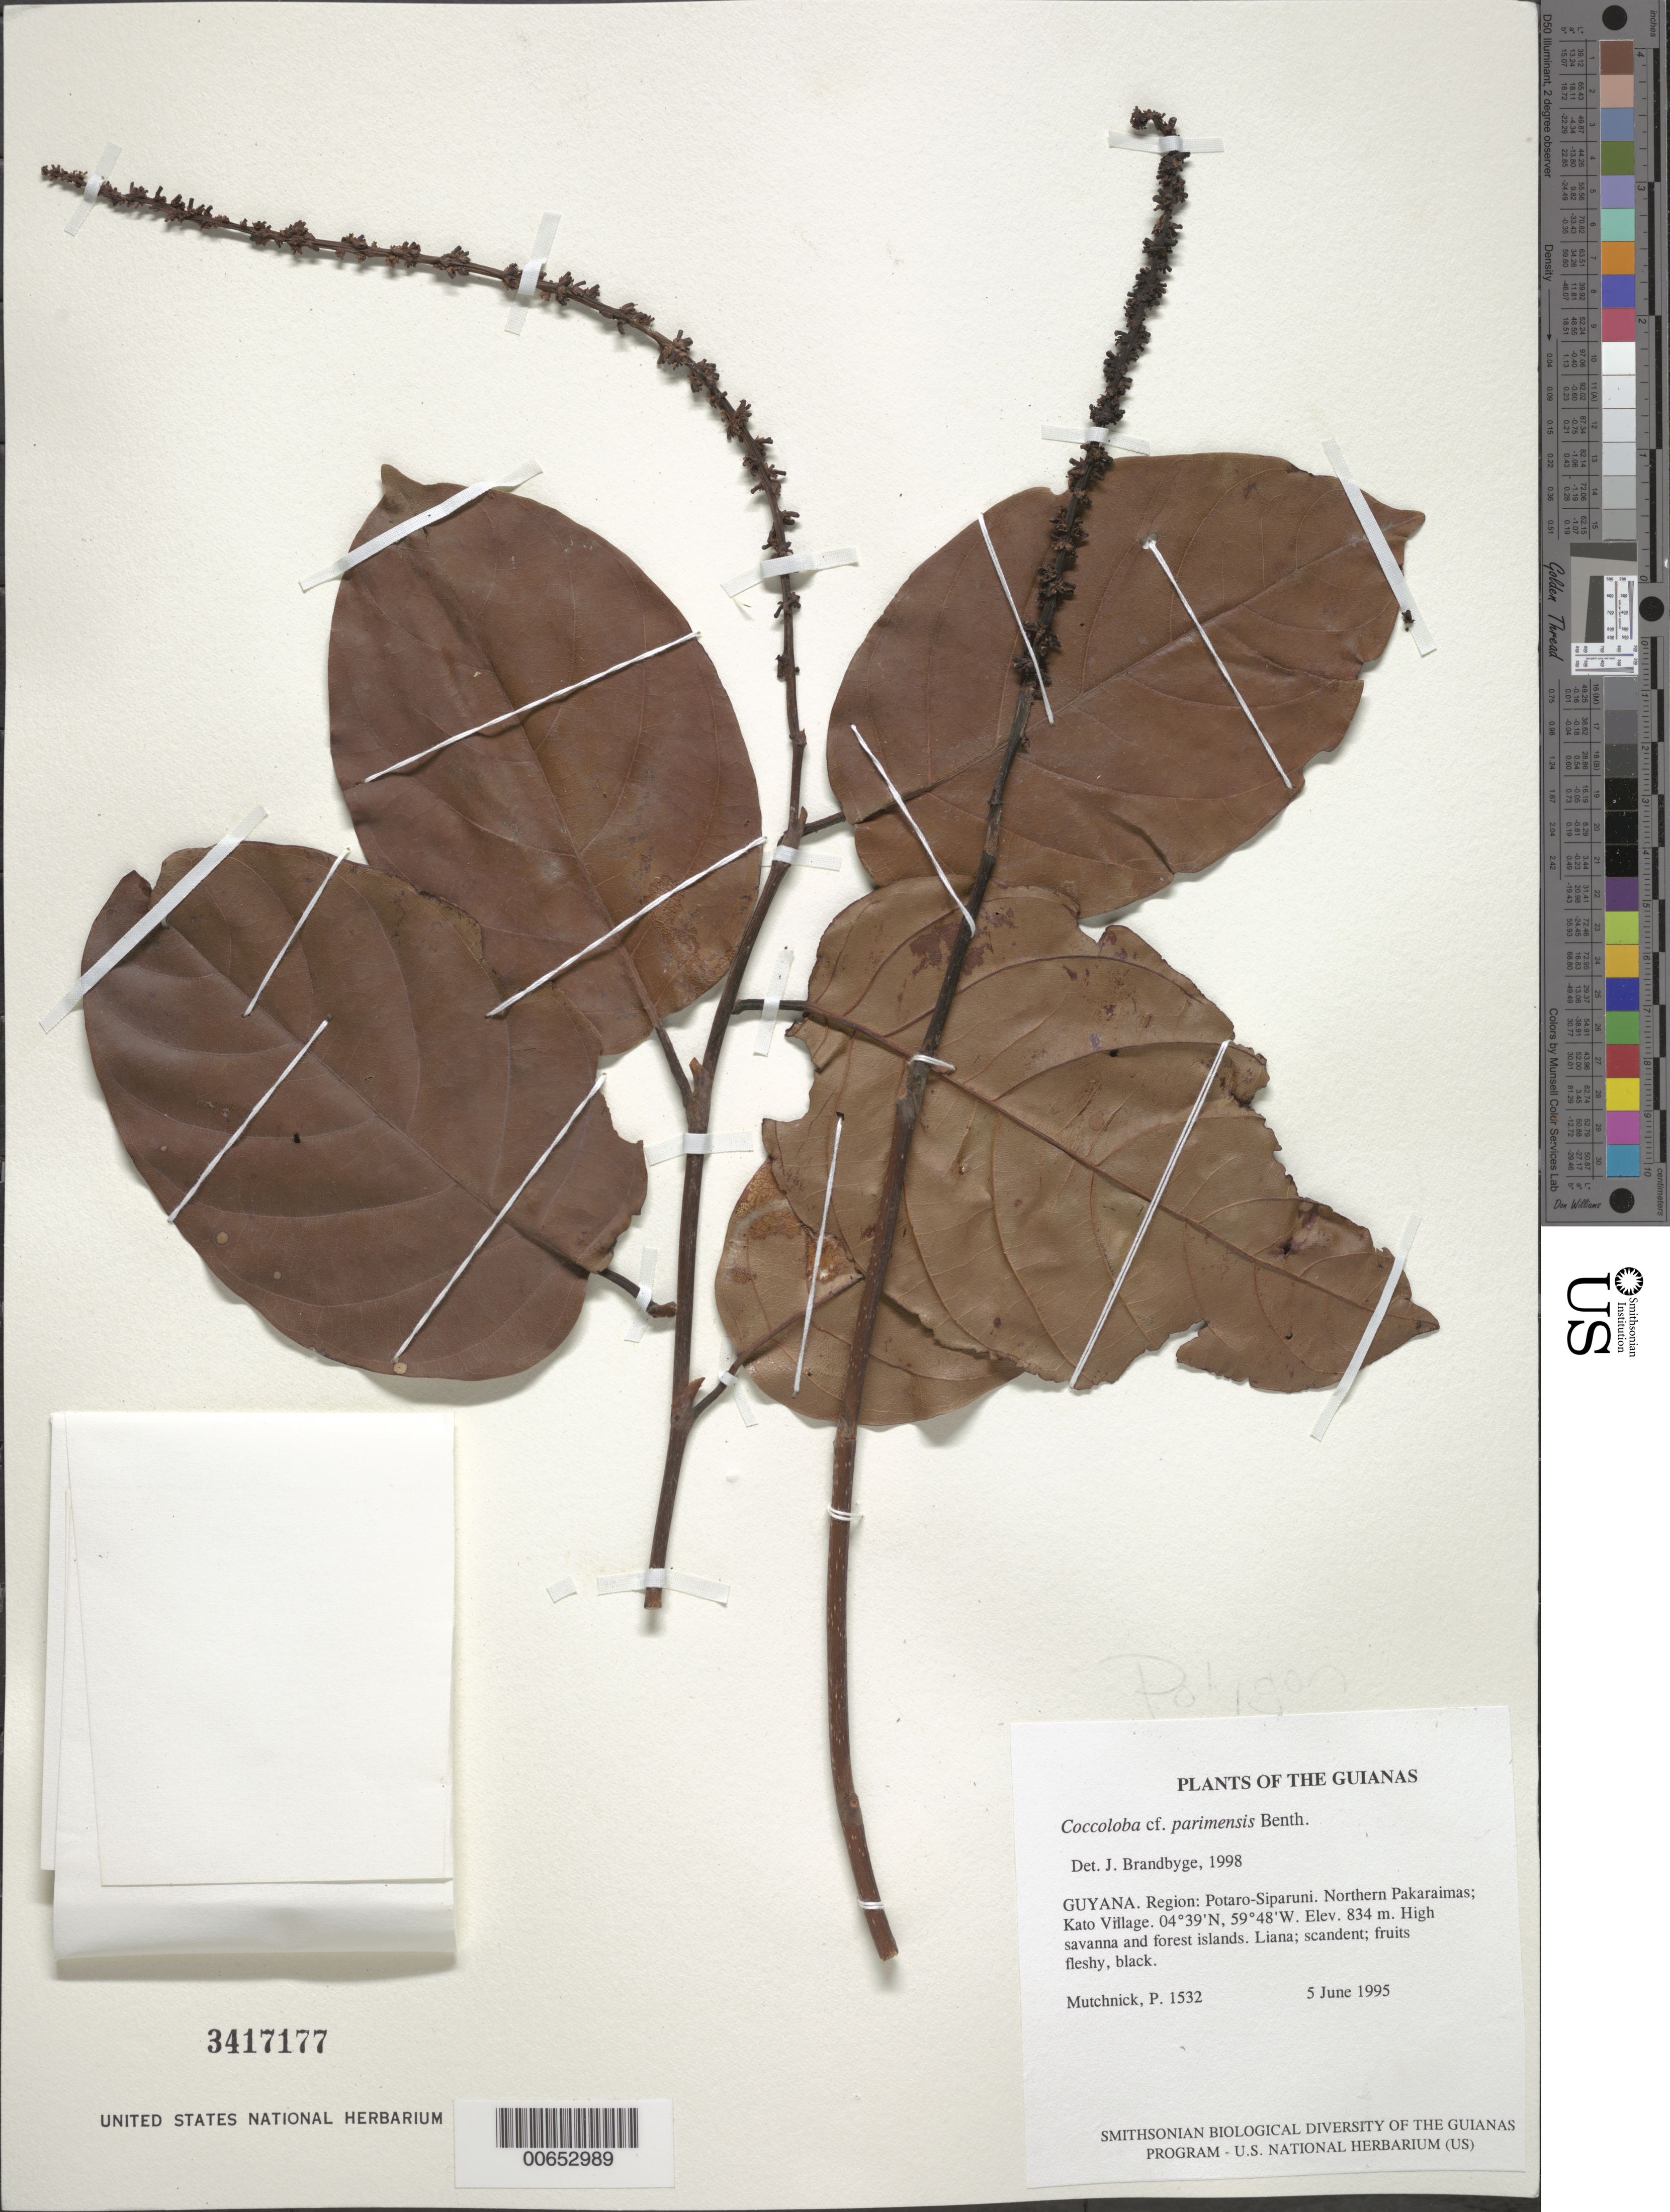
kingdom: Plantae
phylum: Tracheophyta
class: Magnoliopsida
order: Caryophyllales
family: Polygonaceae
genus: Coccoloba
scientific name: Coccoloba parimensis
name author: Benth.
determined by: Brandbyge, J.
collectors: P. Mutchnick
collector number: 1532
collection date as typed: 5 June 1995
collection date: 1995-06-05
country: Guyana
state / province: Potaro-Siparuni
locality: Northern Pakaraimas; Kato Village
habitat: High savanna and forest islands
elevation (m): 834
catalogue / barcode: US 3417177